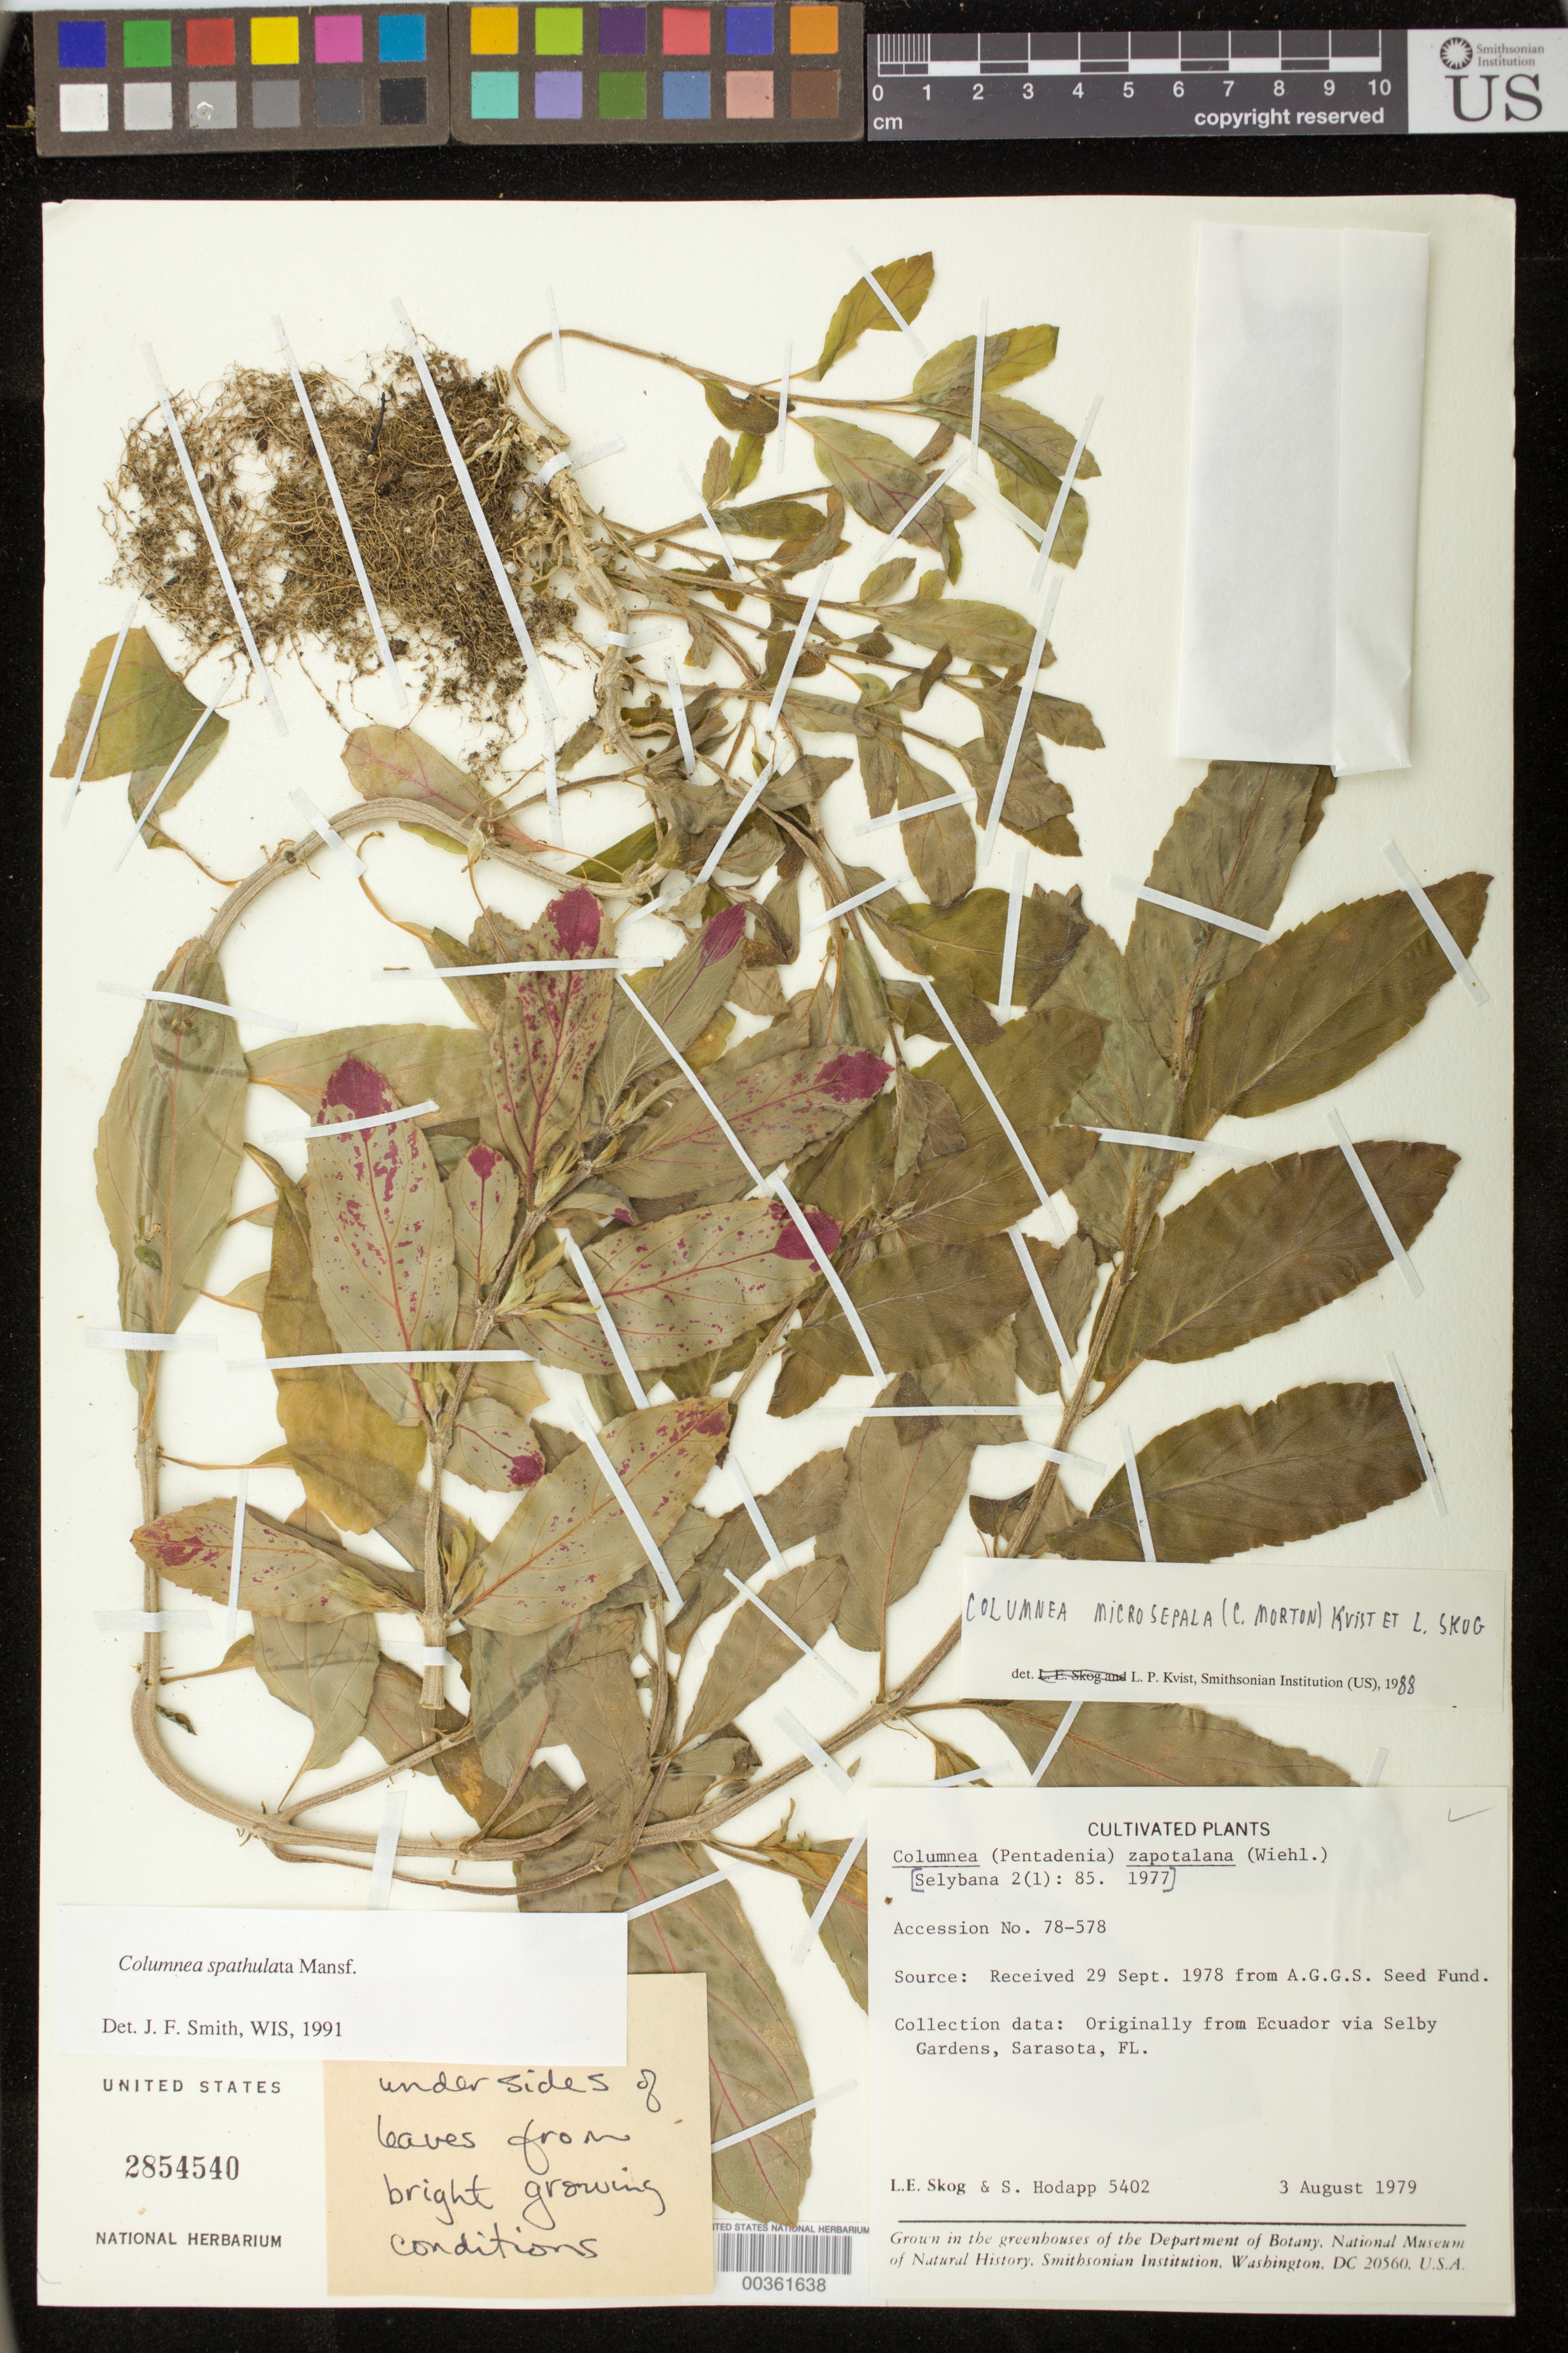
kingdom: Plantae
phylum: Tracheophyta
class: Magnoliopsida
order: Lamiales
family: Gesneriaceae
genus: Columnea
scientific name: Columnea spathulata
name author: Mansf.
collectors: L. E. Skog & S. Hodapp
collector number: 5402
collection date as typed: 03 Aug 1979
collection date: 1979-08-03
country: Ecuador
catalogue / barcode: US 2854540